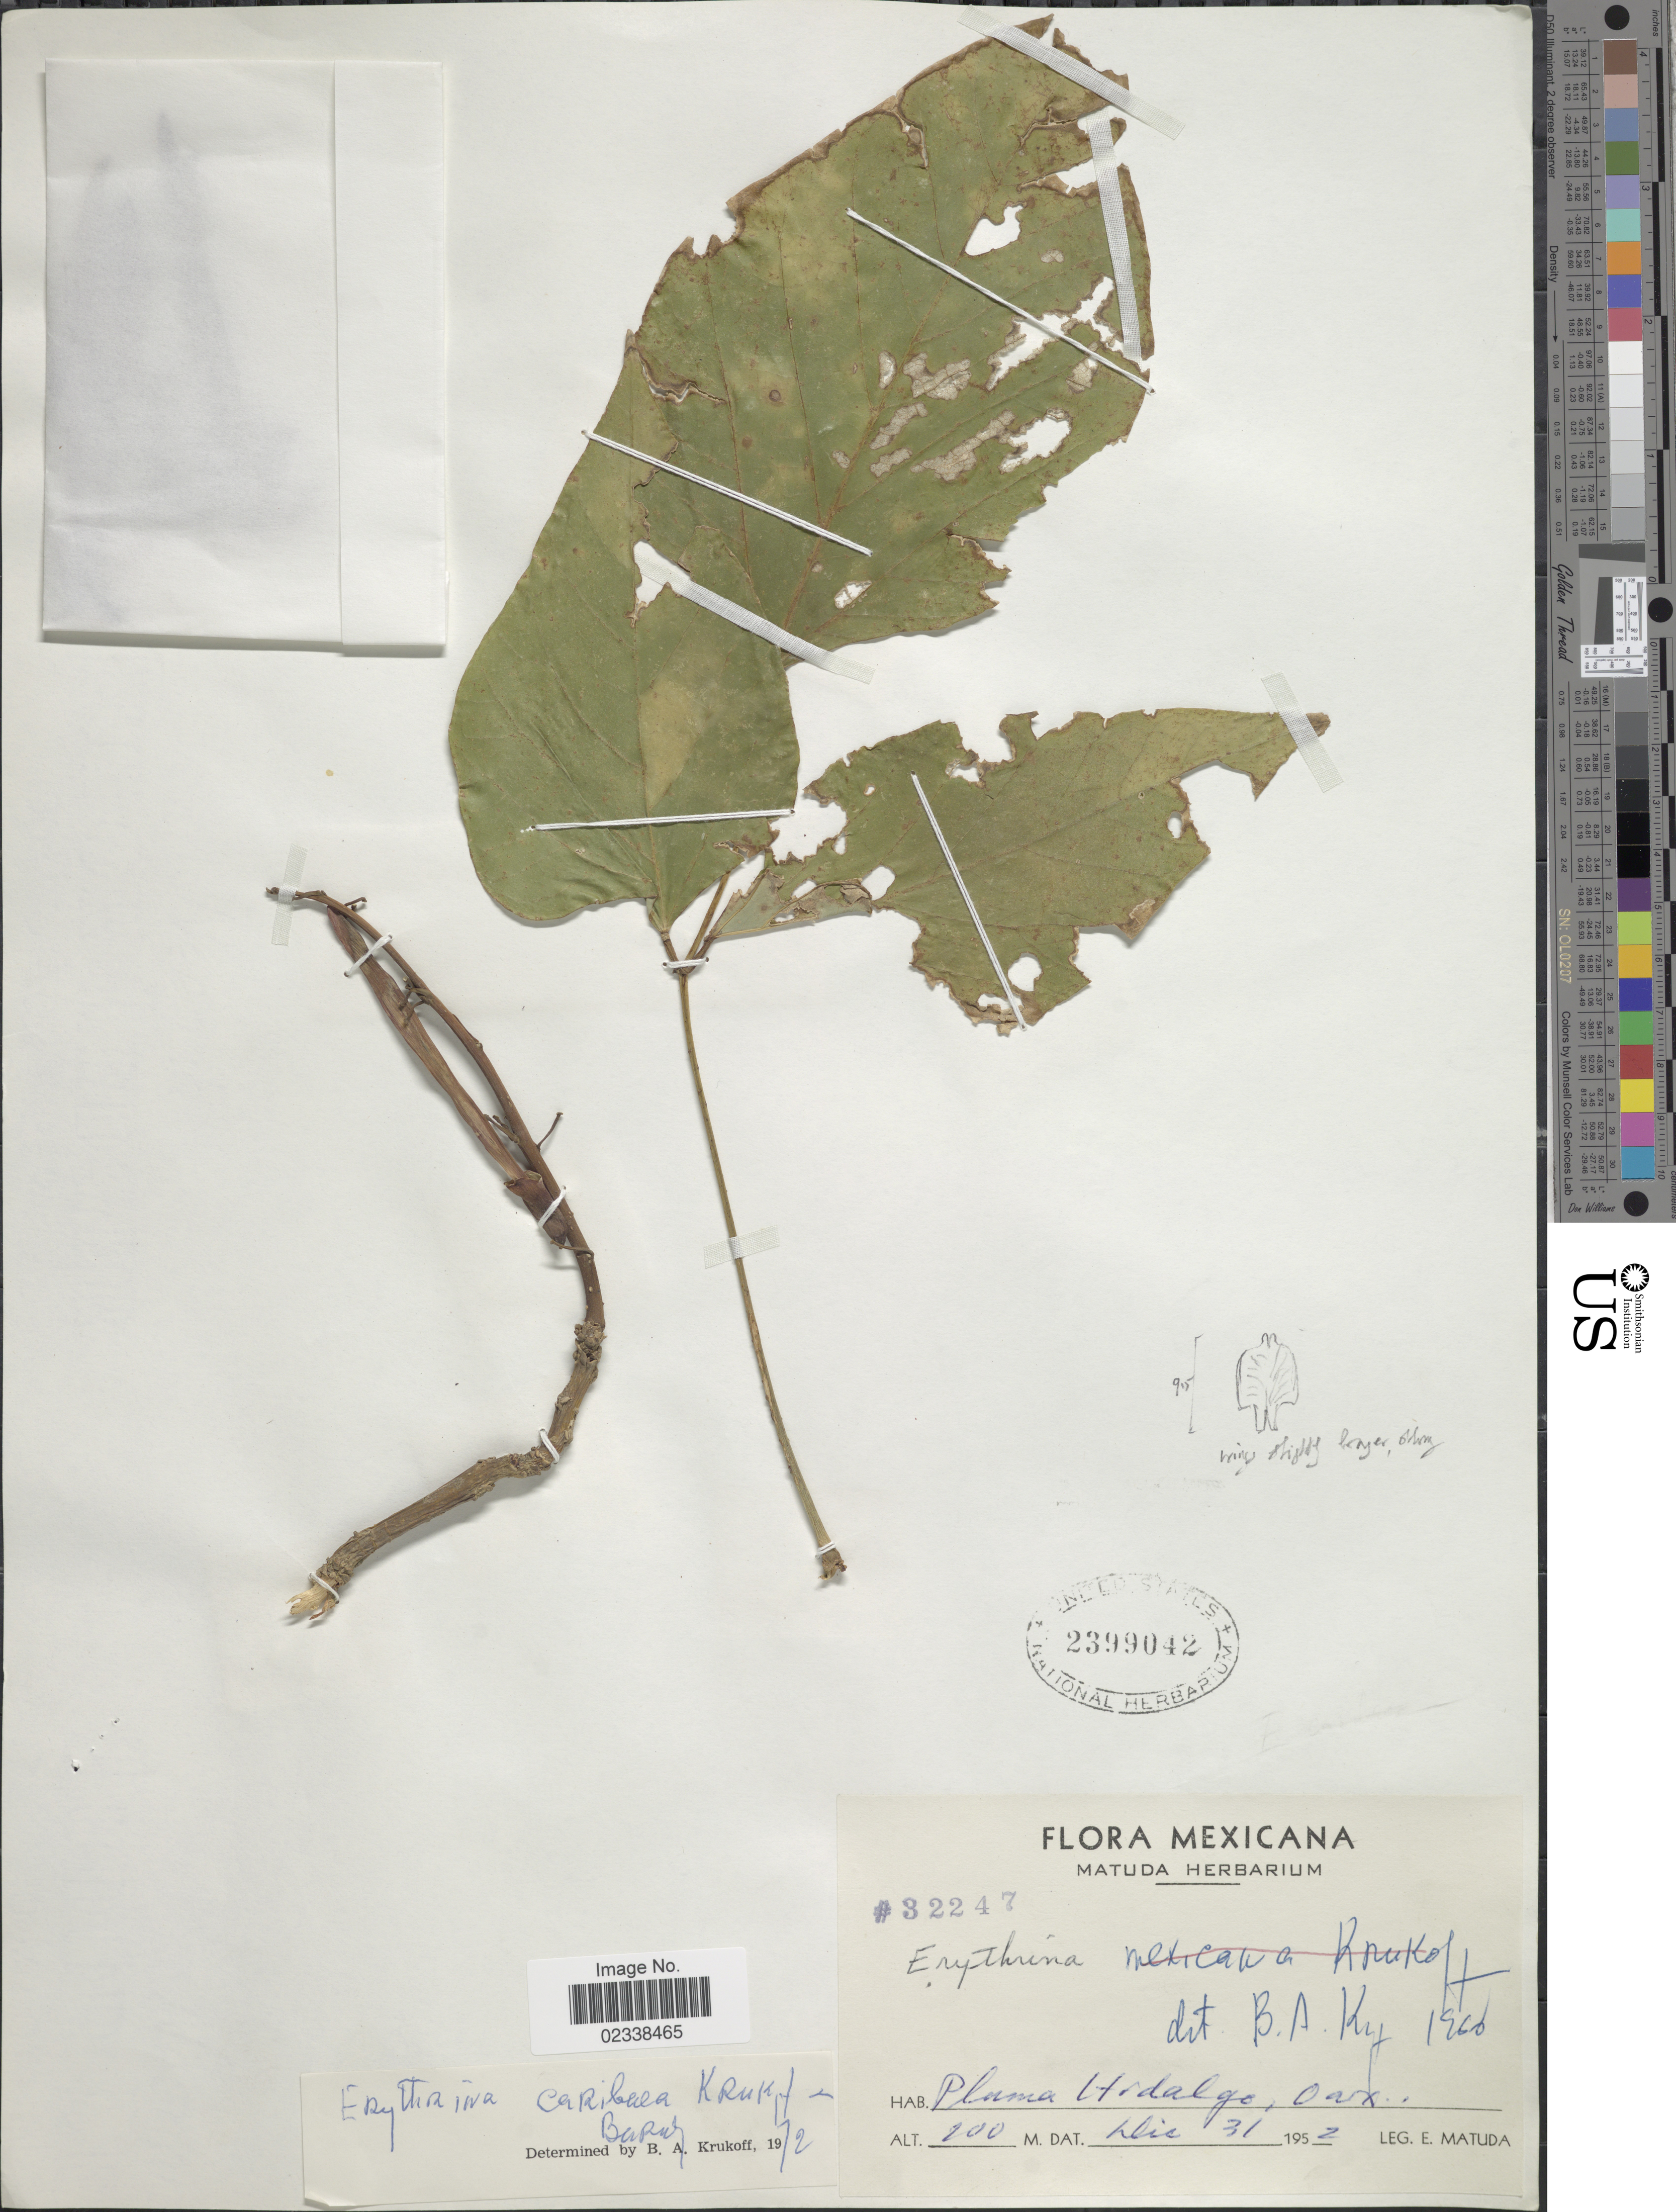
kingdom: Plantae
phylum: Tracheophyta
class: Magnoliopsida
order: Fabales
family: Fabaceae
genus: Erythrina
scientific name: Erythrina caribaea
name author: Krukoff & Barneby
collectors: E. Matuda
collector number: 32247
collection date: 1952-12-31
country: Mexico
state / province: Oaxaca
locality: Pluma Hidalgo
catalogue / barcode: US 2399042